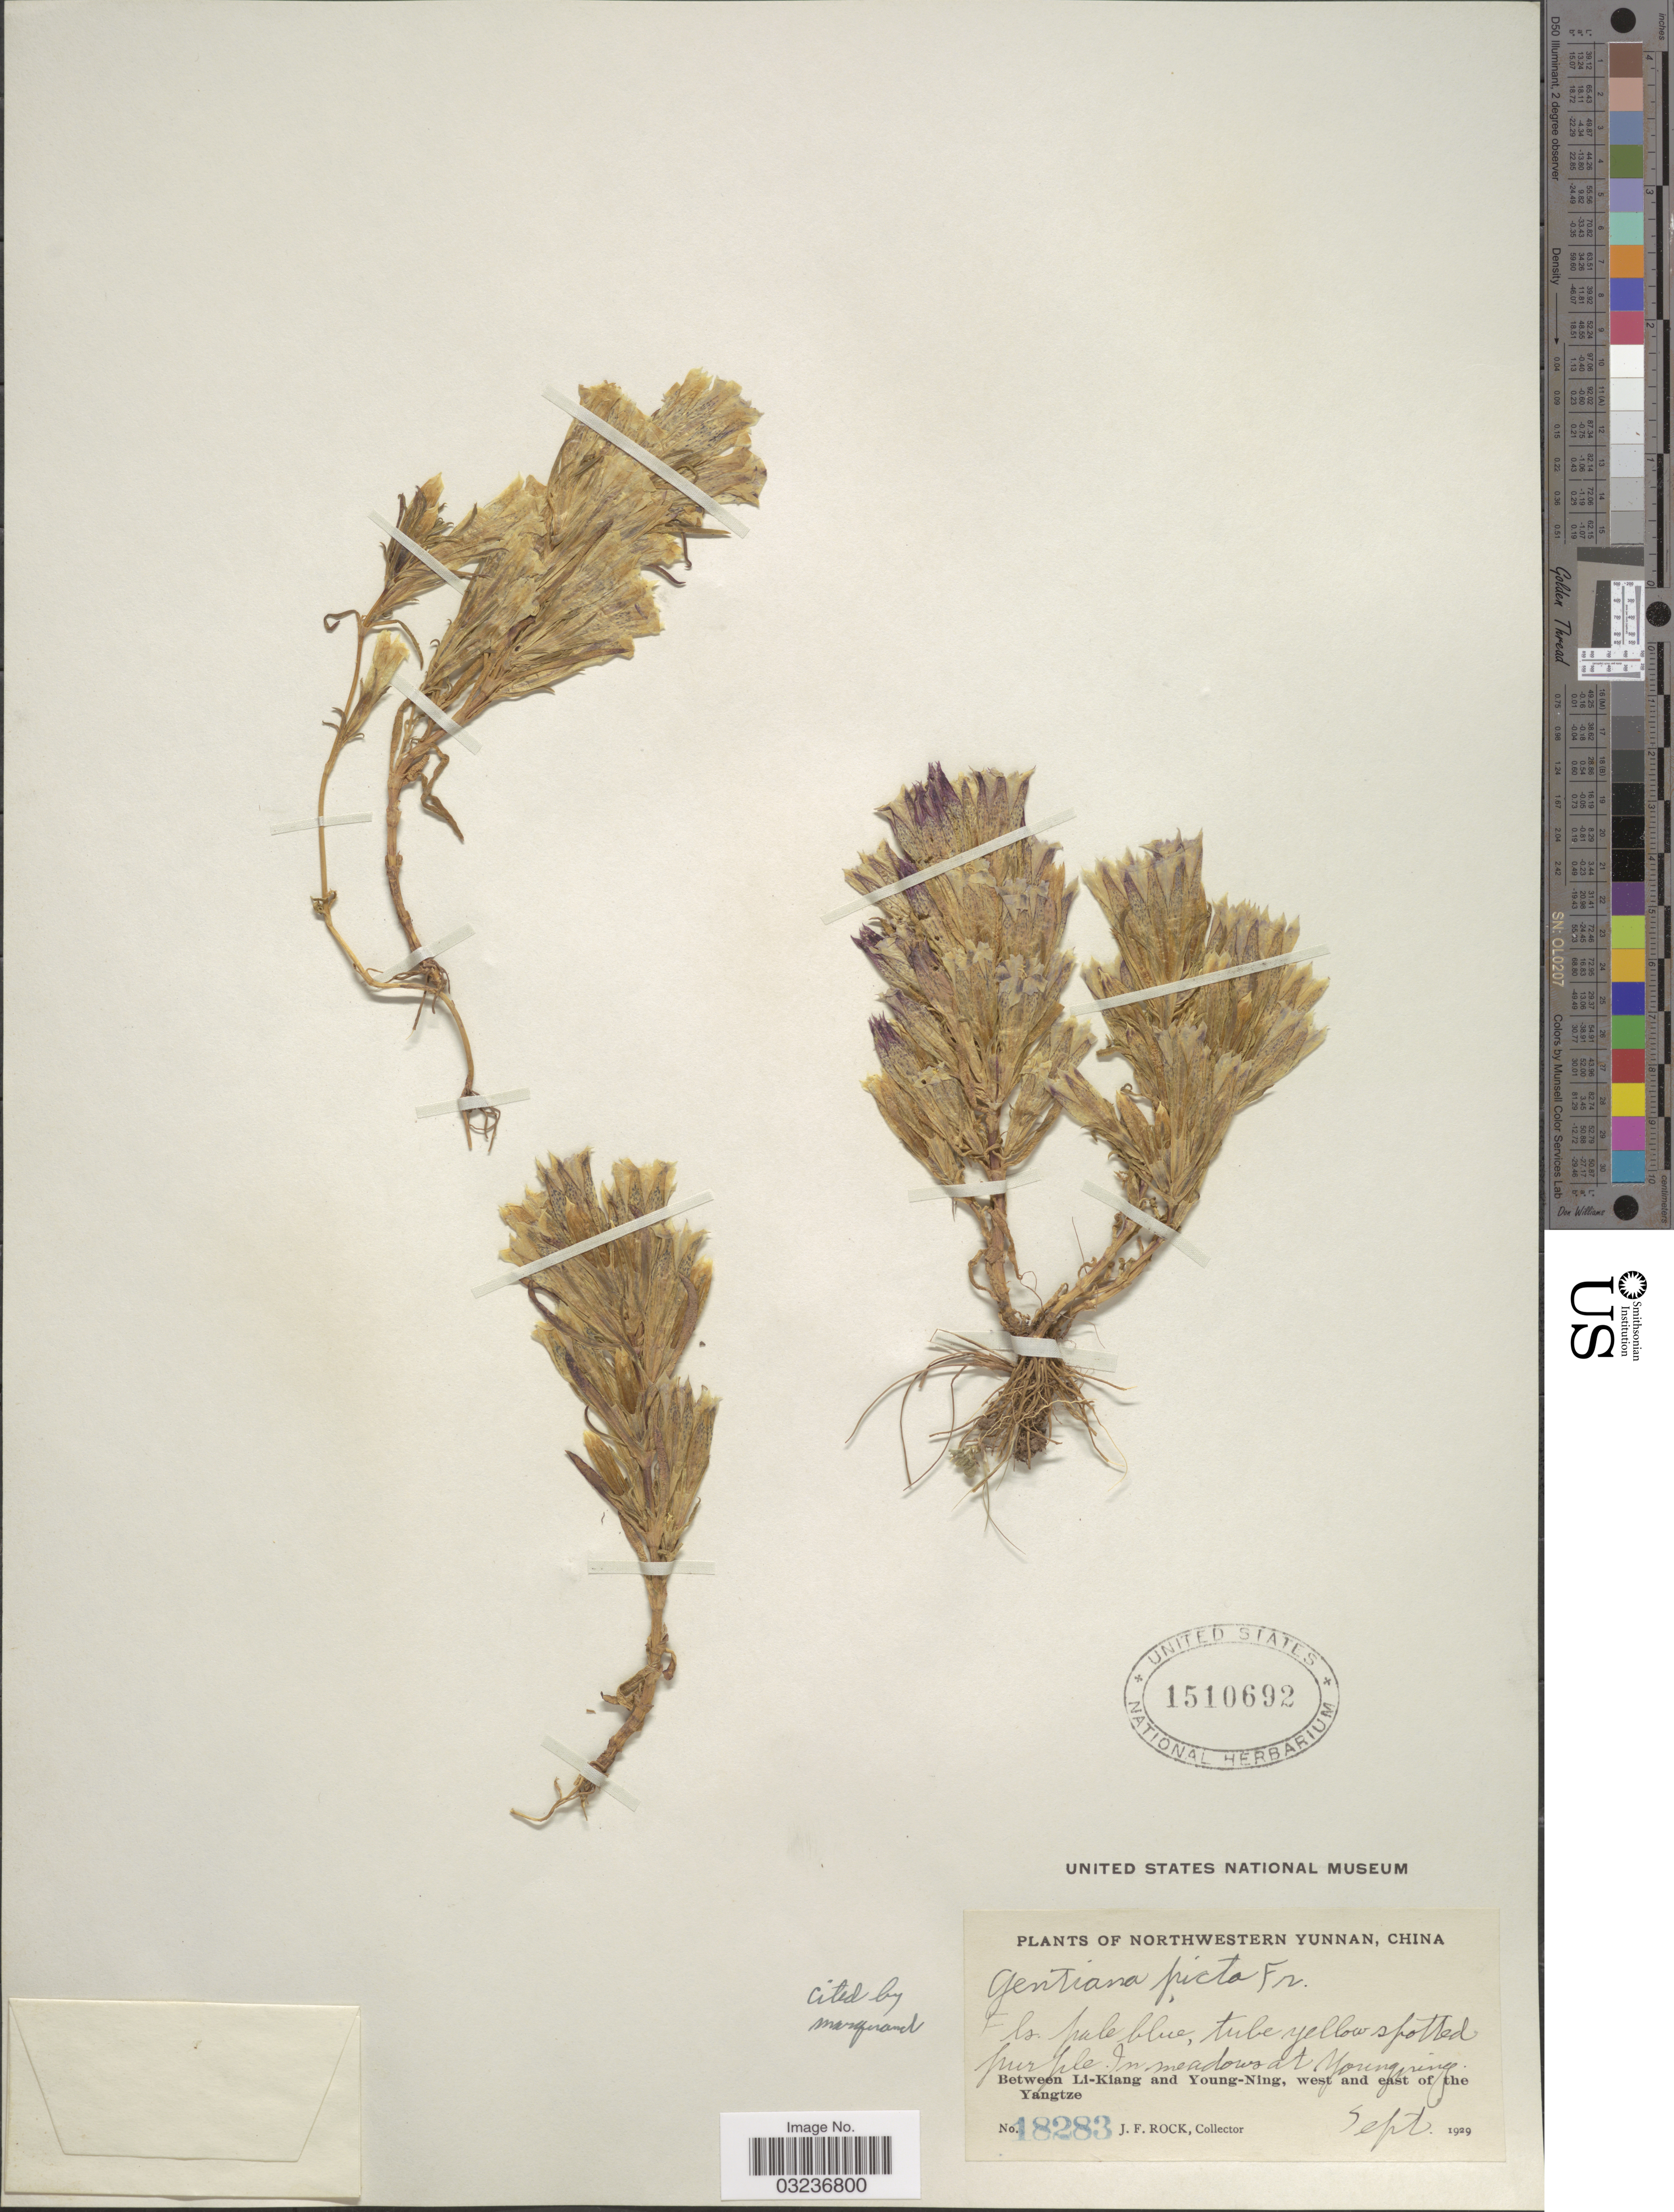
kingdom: Plantae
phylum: Tracheophyta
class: Magnoliopsida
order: Gentianales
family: Gentianaceae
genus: Gentiana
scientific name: Gentiana picta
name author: Franch. ex Hemsl.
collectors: J. Rock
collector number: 18283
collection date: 1929-09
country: China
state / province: Yunnan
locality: Northwestern Yunnan, China, In meadow at Youngning, Between Li-Kiang and Young-Ning, west and east of the Yangtze.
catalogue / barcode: US 1510692